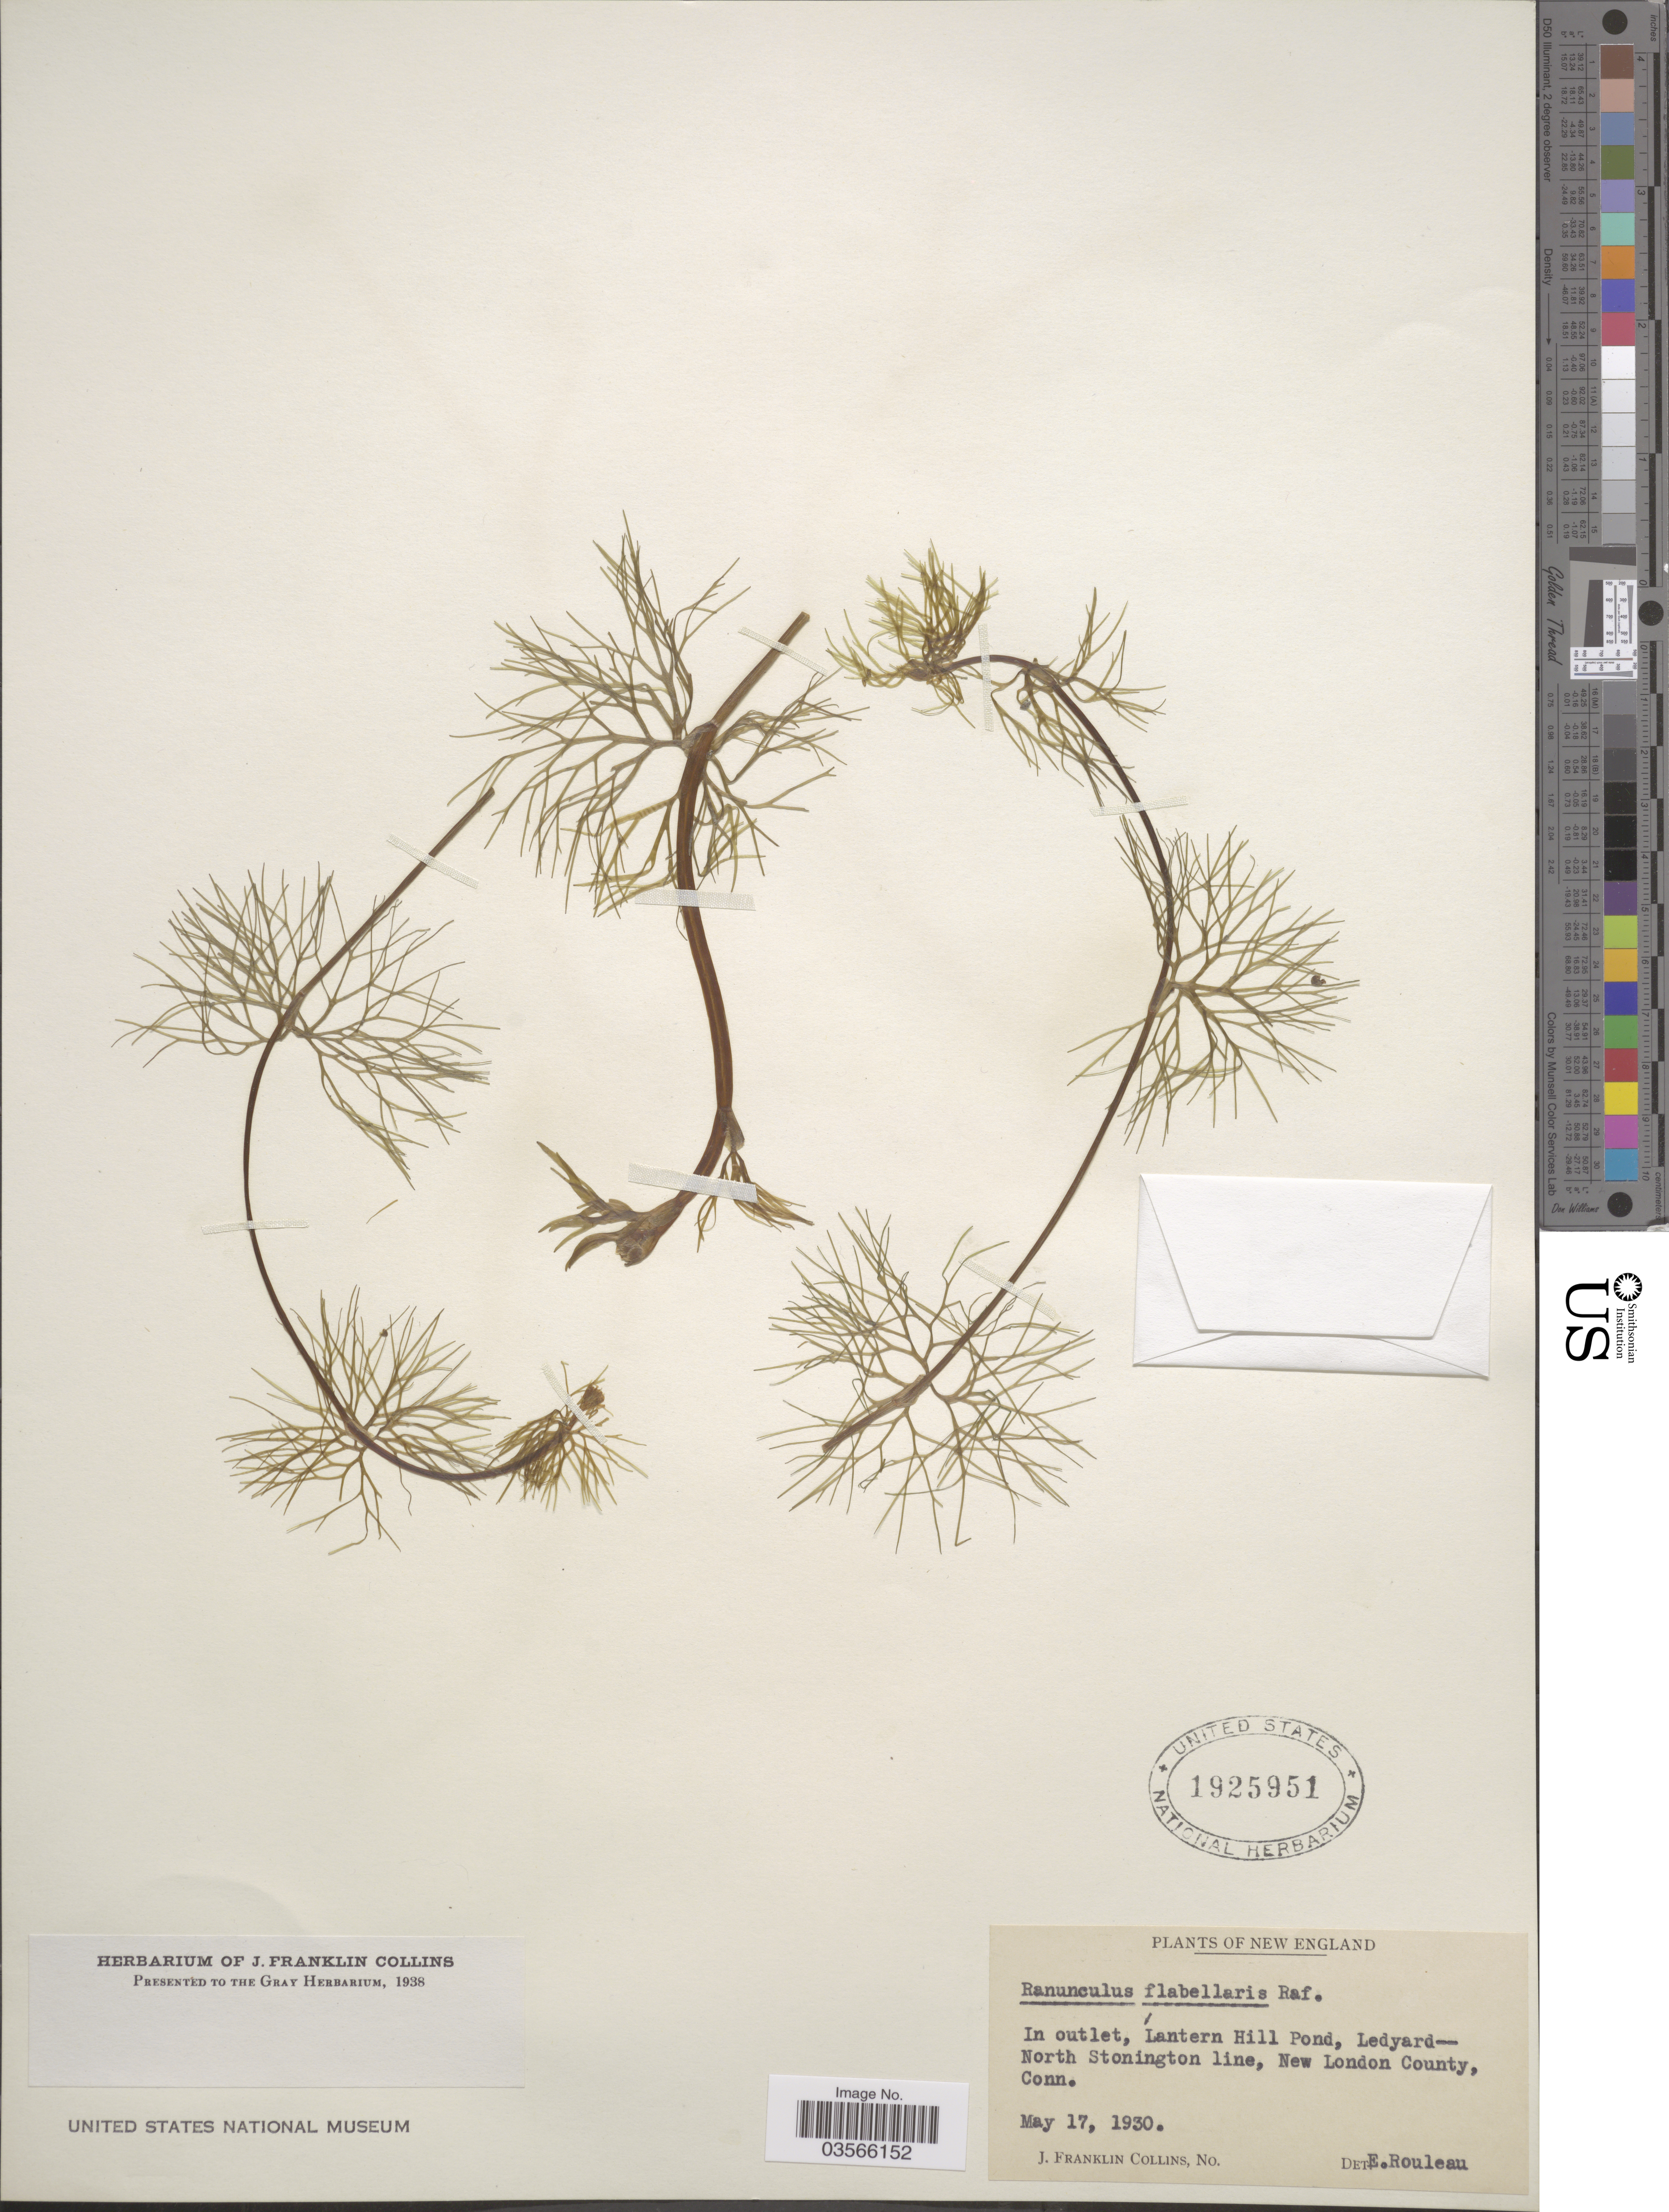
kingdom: Plantae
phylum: Tracheophyta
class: Magnoliopsida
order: Ranunculales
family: Ranunculaceae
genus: Ranunculus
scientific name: Ranunculus flabellaris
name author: Raf.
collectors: J. Collins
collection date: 1930-05-17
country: United States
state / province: Connecticut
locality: In outlet, Lantern Hill Pond, Ledyard--North Stonington line, New London County.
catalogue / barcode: US 1925951